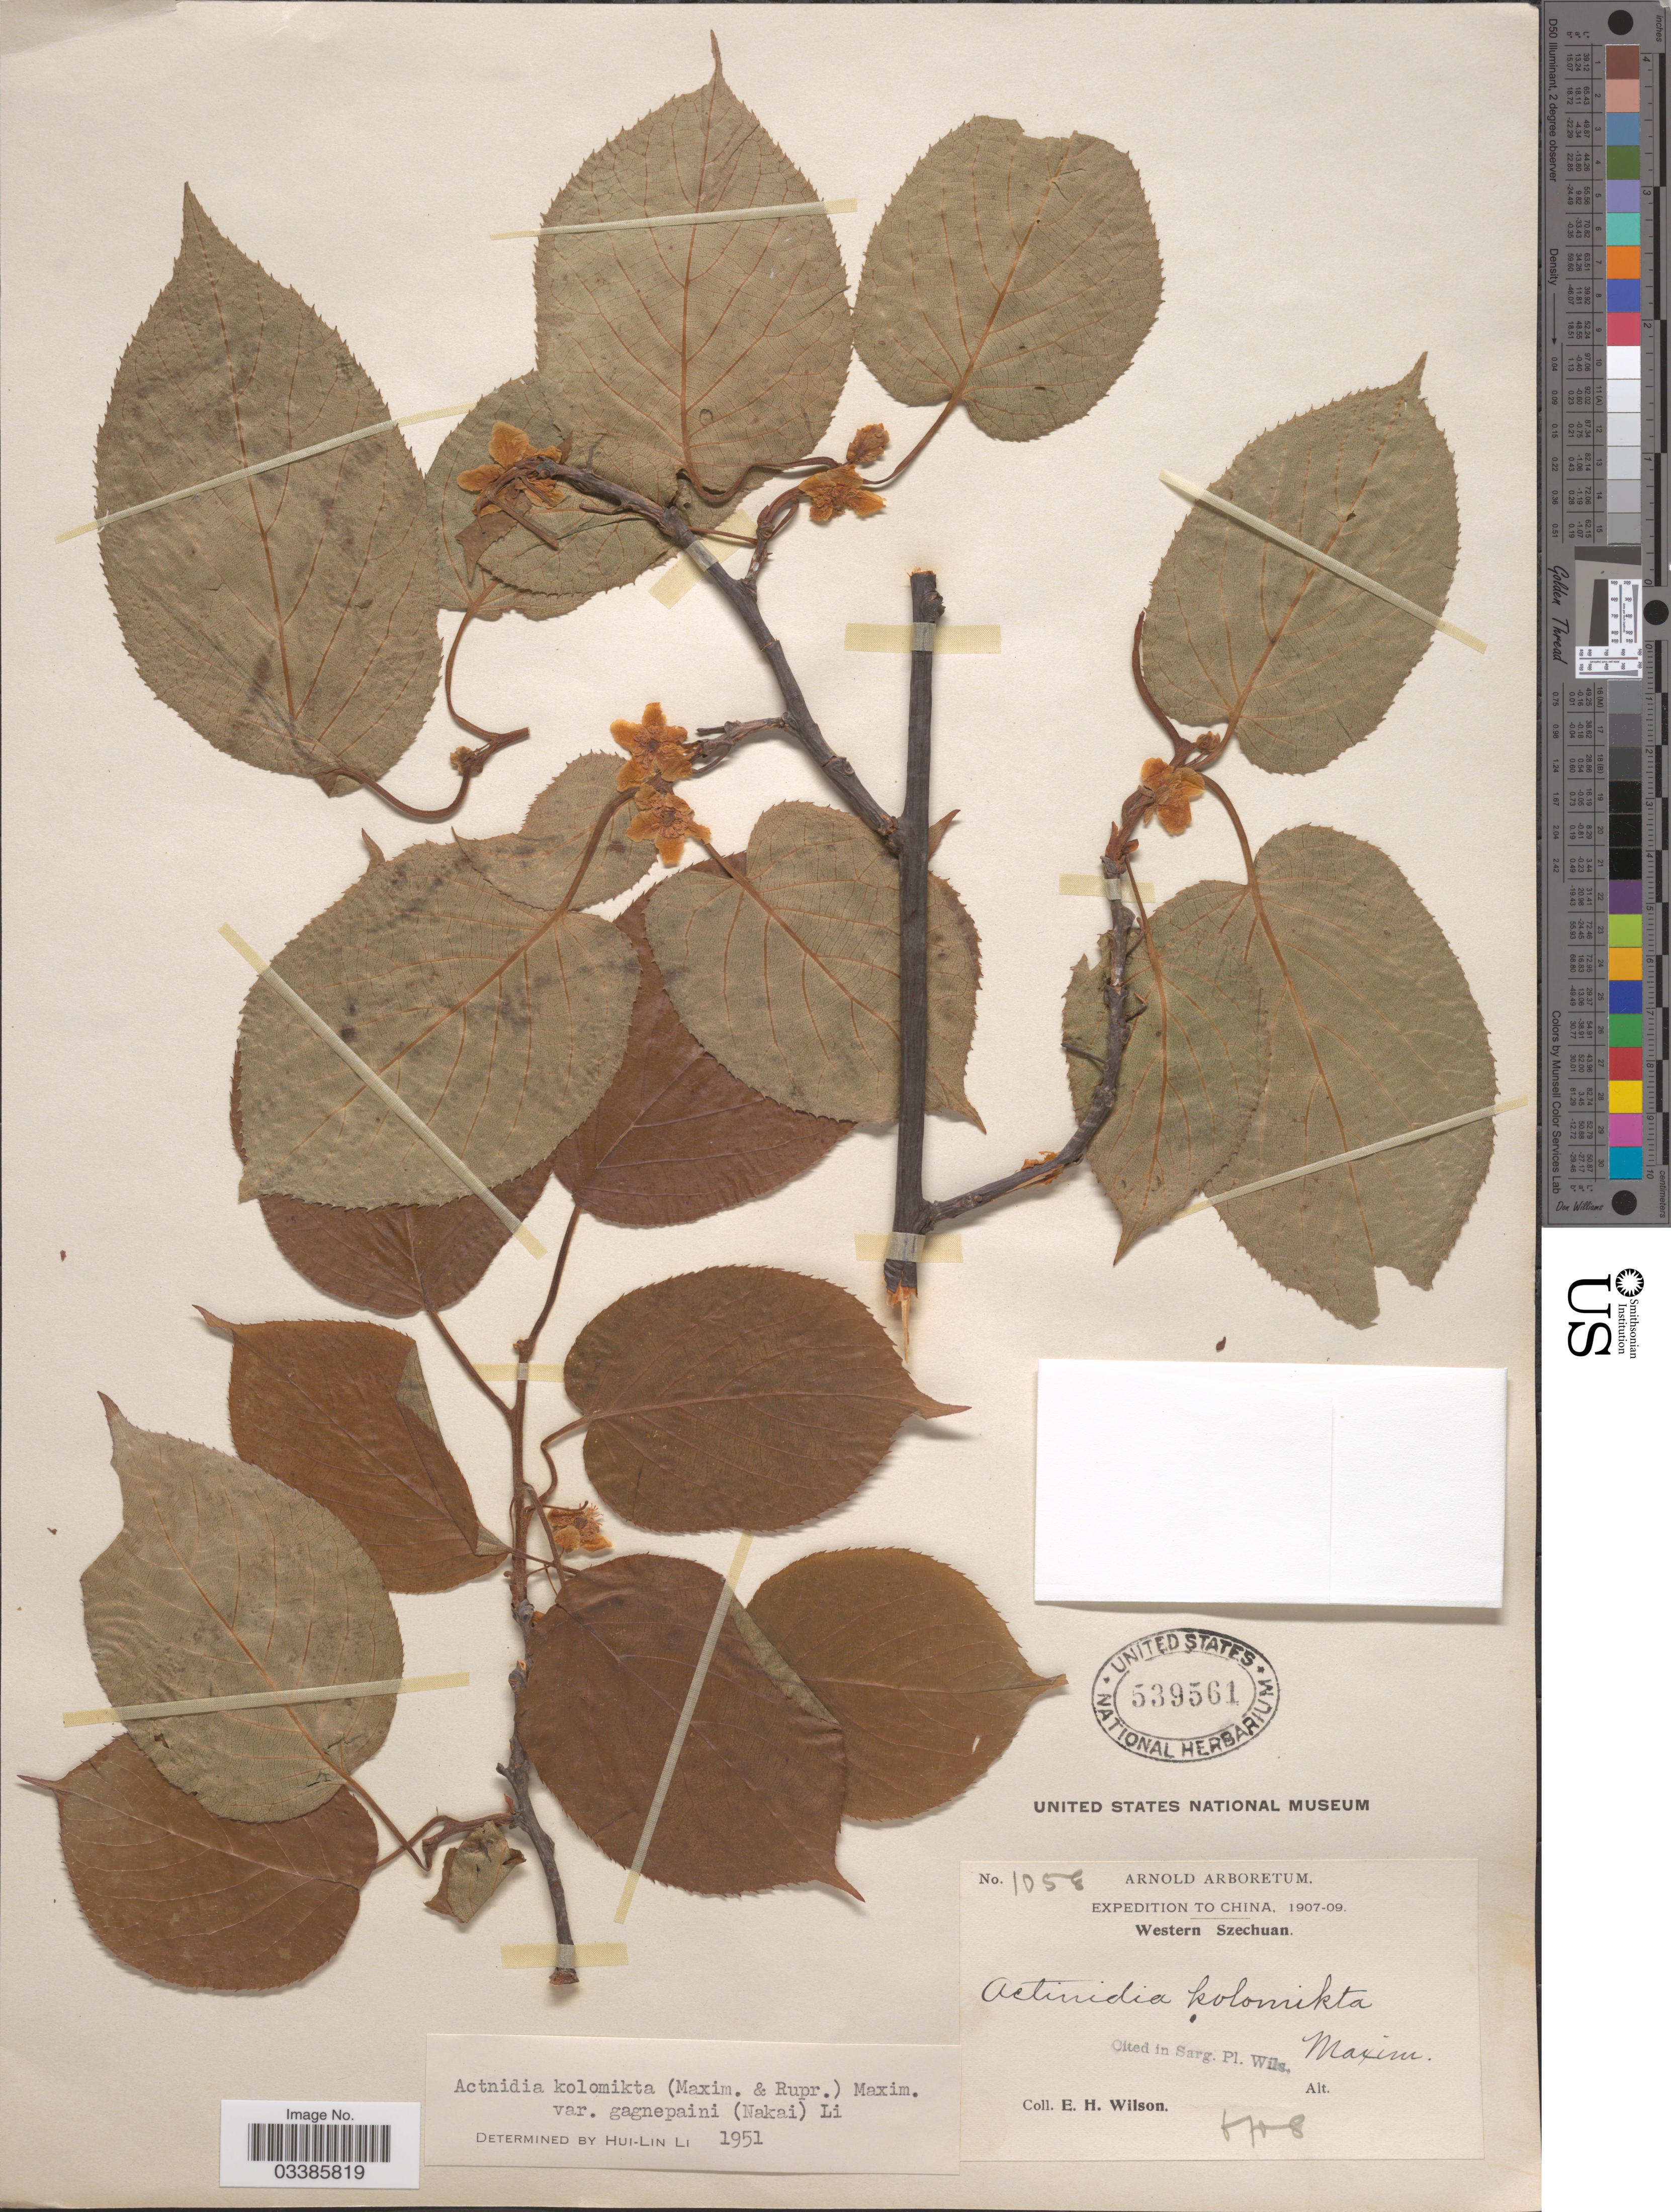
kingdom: Plantae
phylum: Tracheophyta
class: Magnoliopsida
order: Ericales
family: Actinidiaceae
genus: Actinidia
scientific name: Actinidia kolomikta var. gagnepainii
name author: (Nakai) H.L. Li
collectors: E. Wilson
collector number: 1058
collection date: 1908-06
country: China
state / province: Sichuan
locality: Western Szechuan.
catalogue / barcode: US 539561